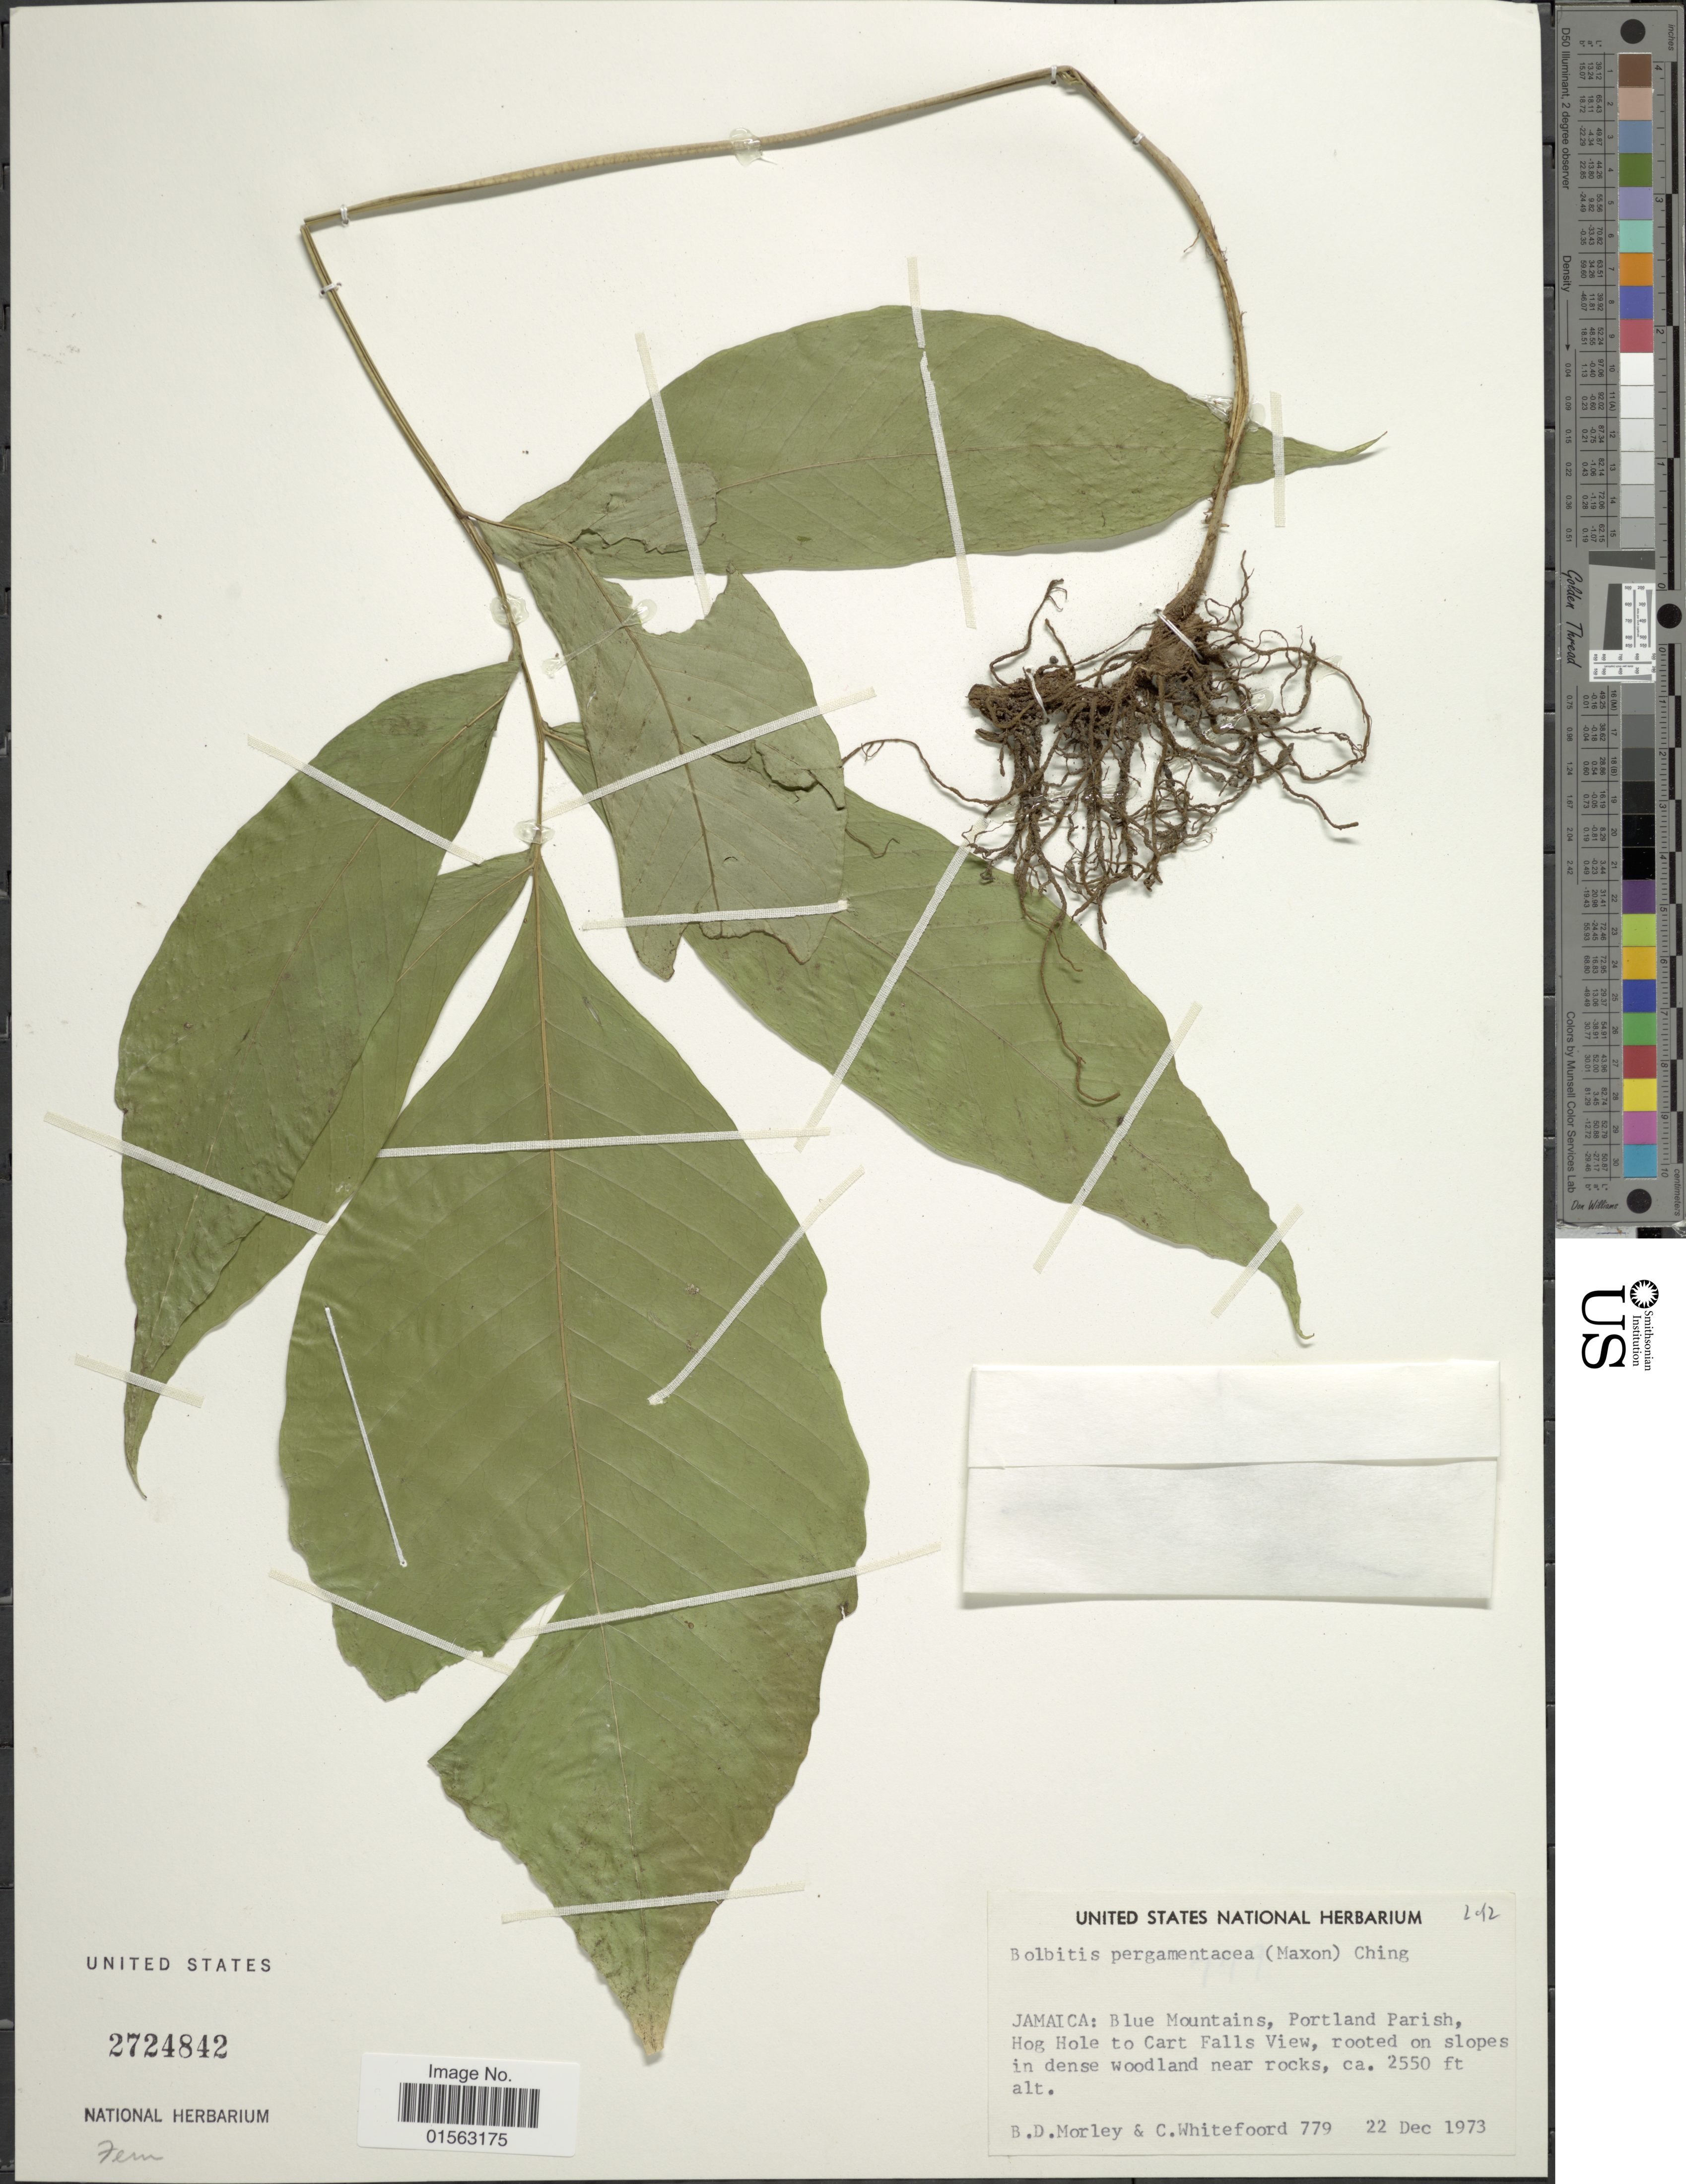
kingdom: Plantae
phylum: Tracheophyta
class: Polypodiopsida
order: Polypodiales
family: Dryopteridaceae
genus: Mickelia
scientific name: Mickelia pergamentacea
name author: (Maxon) R.C. Moran et al.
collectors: B. D. Morley & C. Whitefoord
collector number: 779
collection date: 1973-12-22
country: Jamaica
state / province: Portland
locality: Jamaica: Blue Mountains, Portland Parish, Hog Hole to Cart Falls View, rooted on slopes in dense woodland near rocks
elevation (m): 777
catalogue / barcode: US 2724842